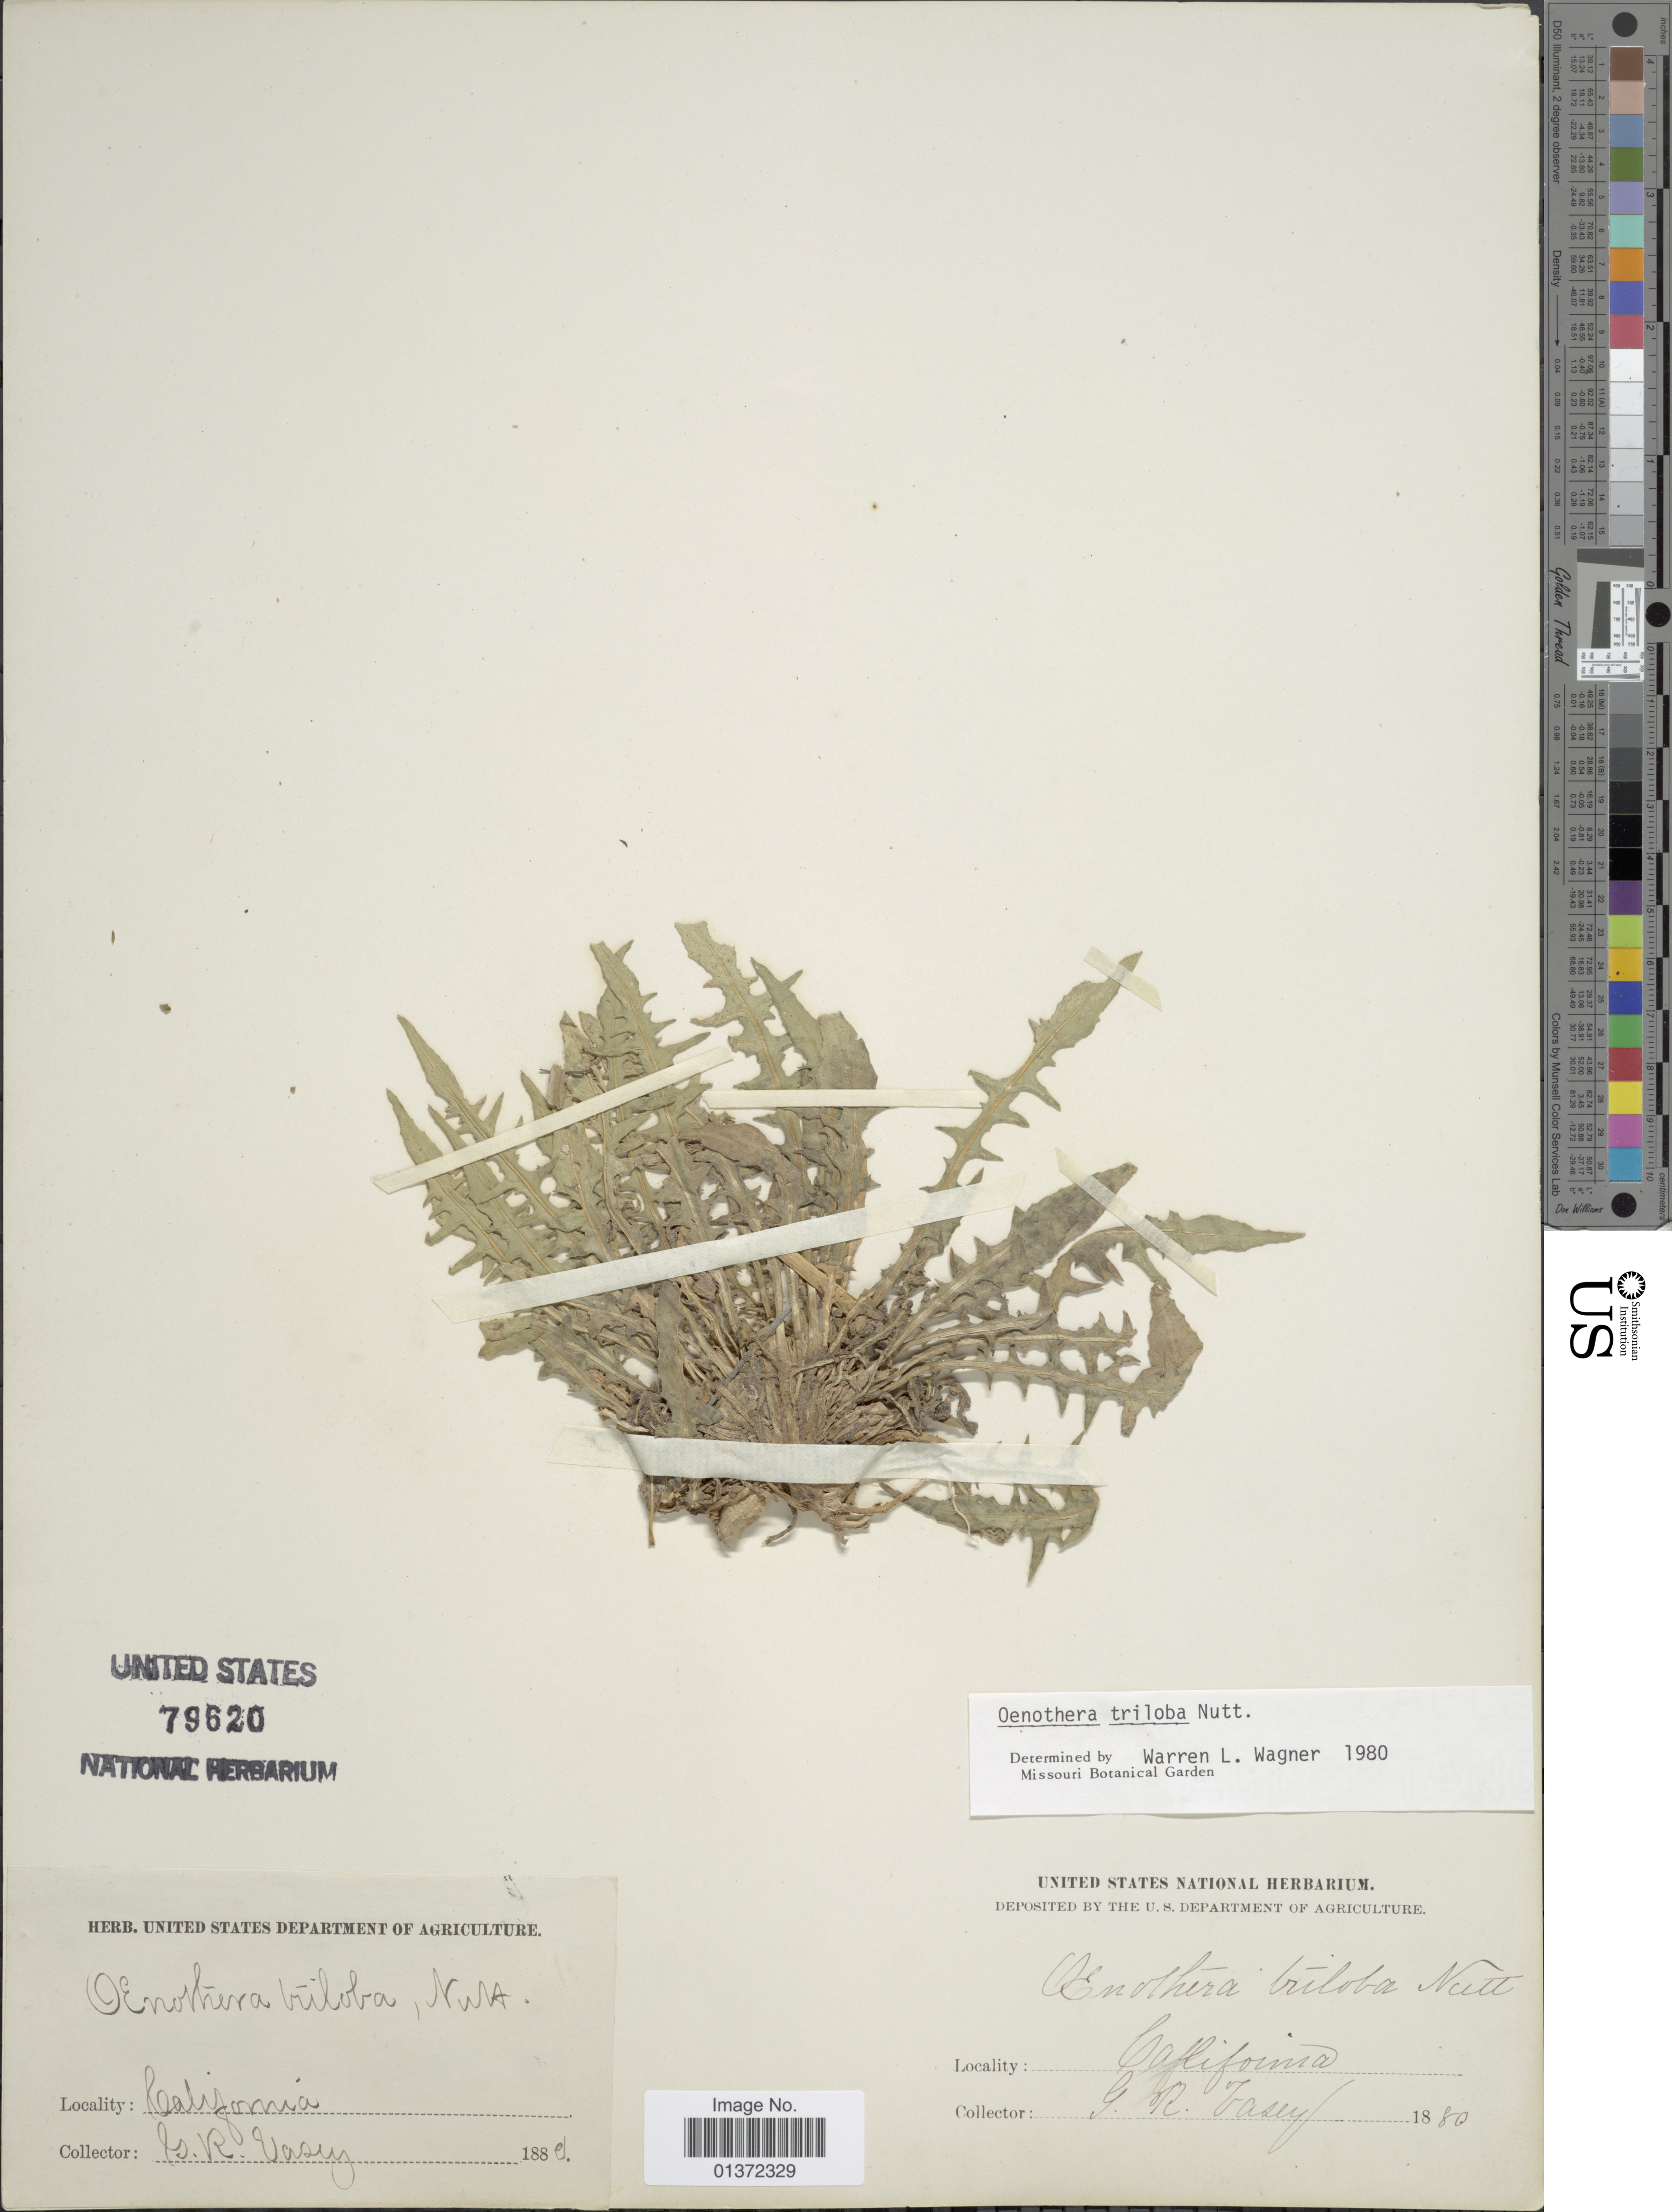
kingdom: Plantae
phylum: Tracheophyta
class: Magnoliopsida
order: Myrtales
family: Onagraceae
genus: Oenothera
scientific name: Oenothera triloba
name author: Nutt.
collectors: G. R. Vasey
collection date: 1880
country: United States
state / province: California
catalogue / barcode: US 79620